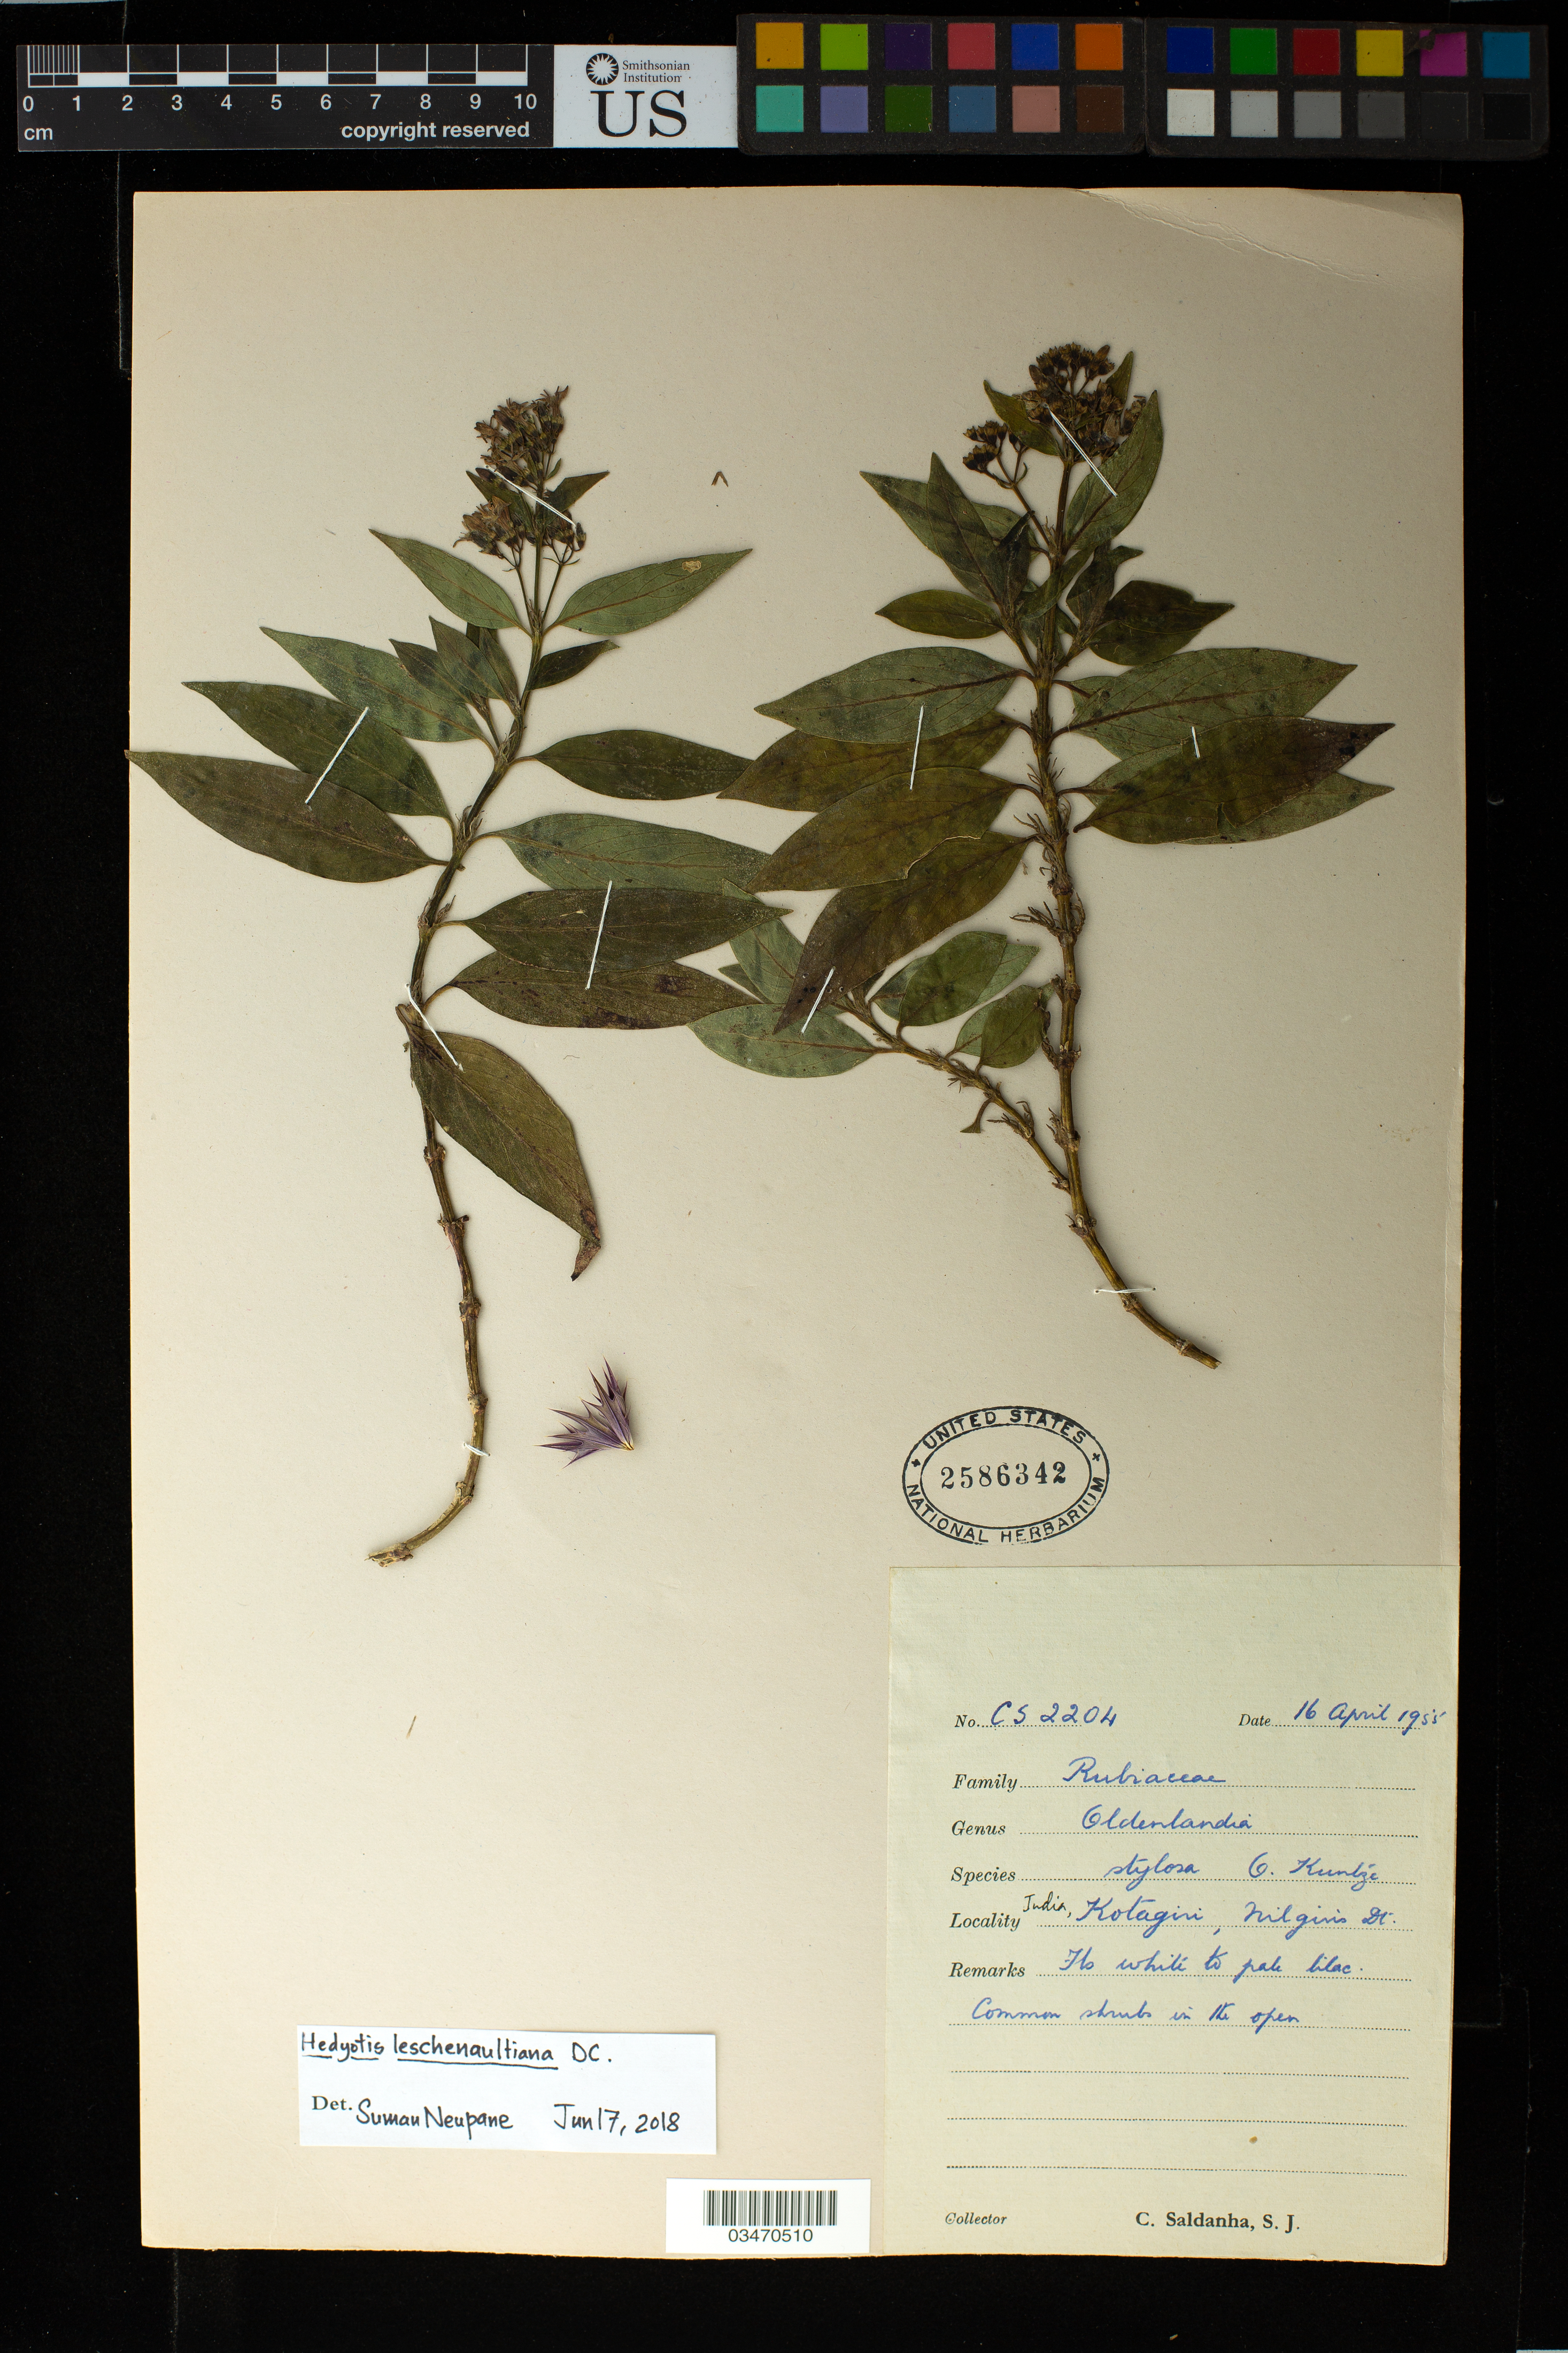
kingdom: Plantae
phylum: Tracheophyta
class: Magnoliopsida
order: Gentianales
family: Rubiaceae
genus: Hedyotis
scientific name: Hedyotis leschenaultiana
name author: DC.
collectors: C. J. Saldanha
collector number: CS2204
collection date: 1955-04-16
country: India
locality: Kotagiri, Nilgiris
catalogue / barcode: US 2586342